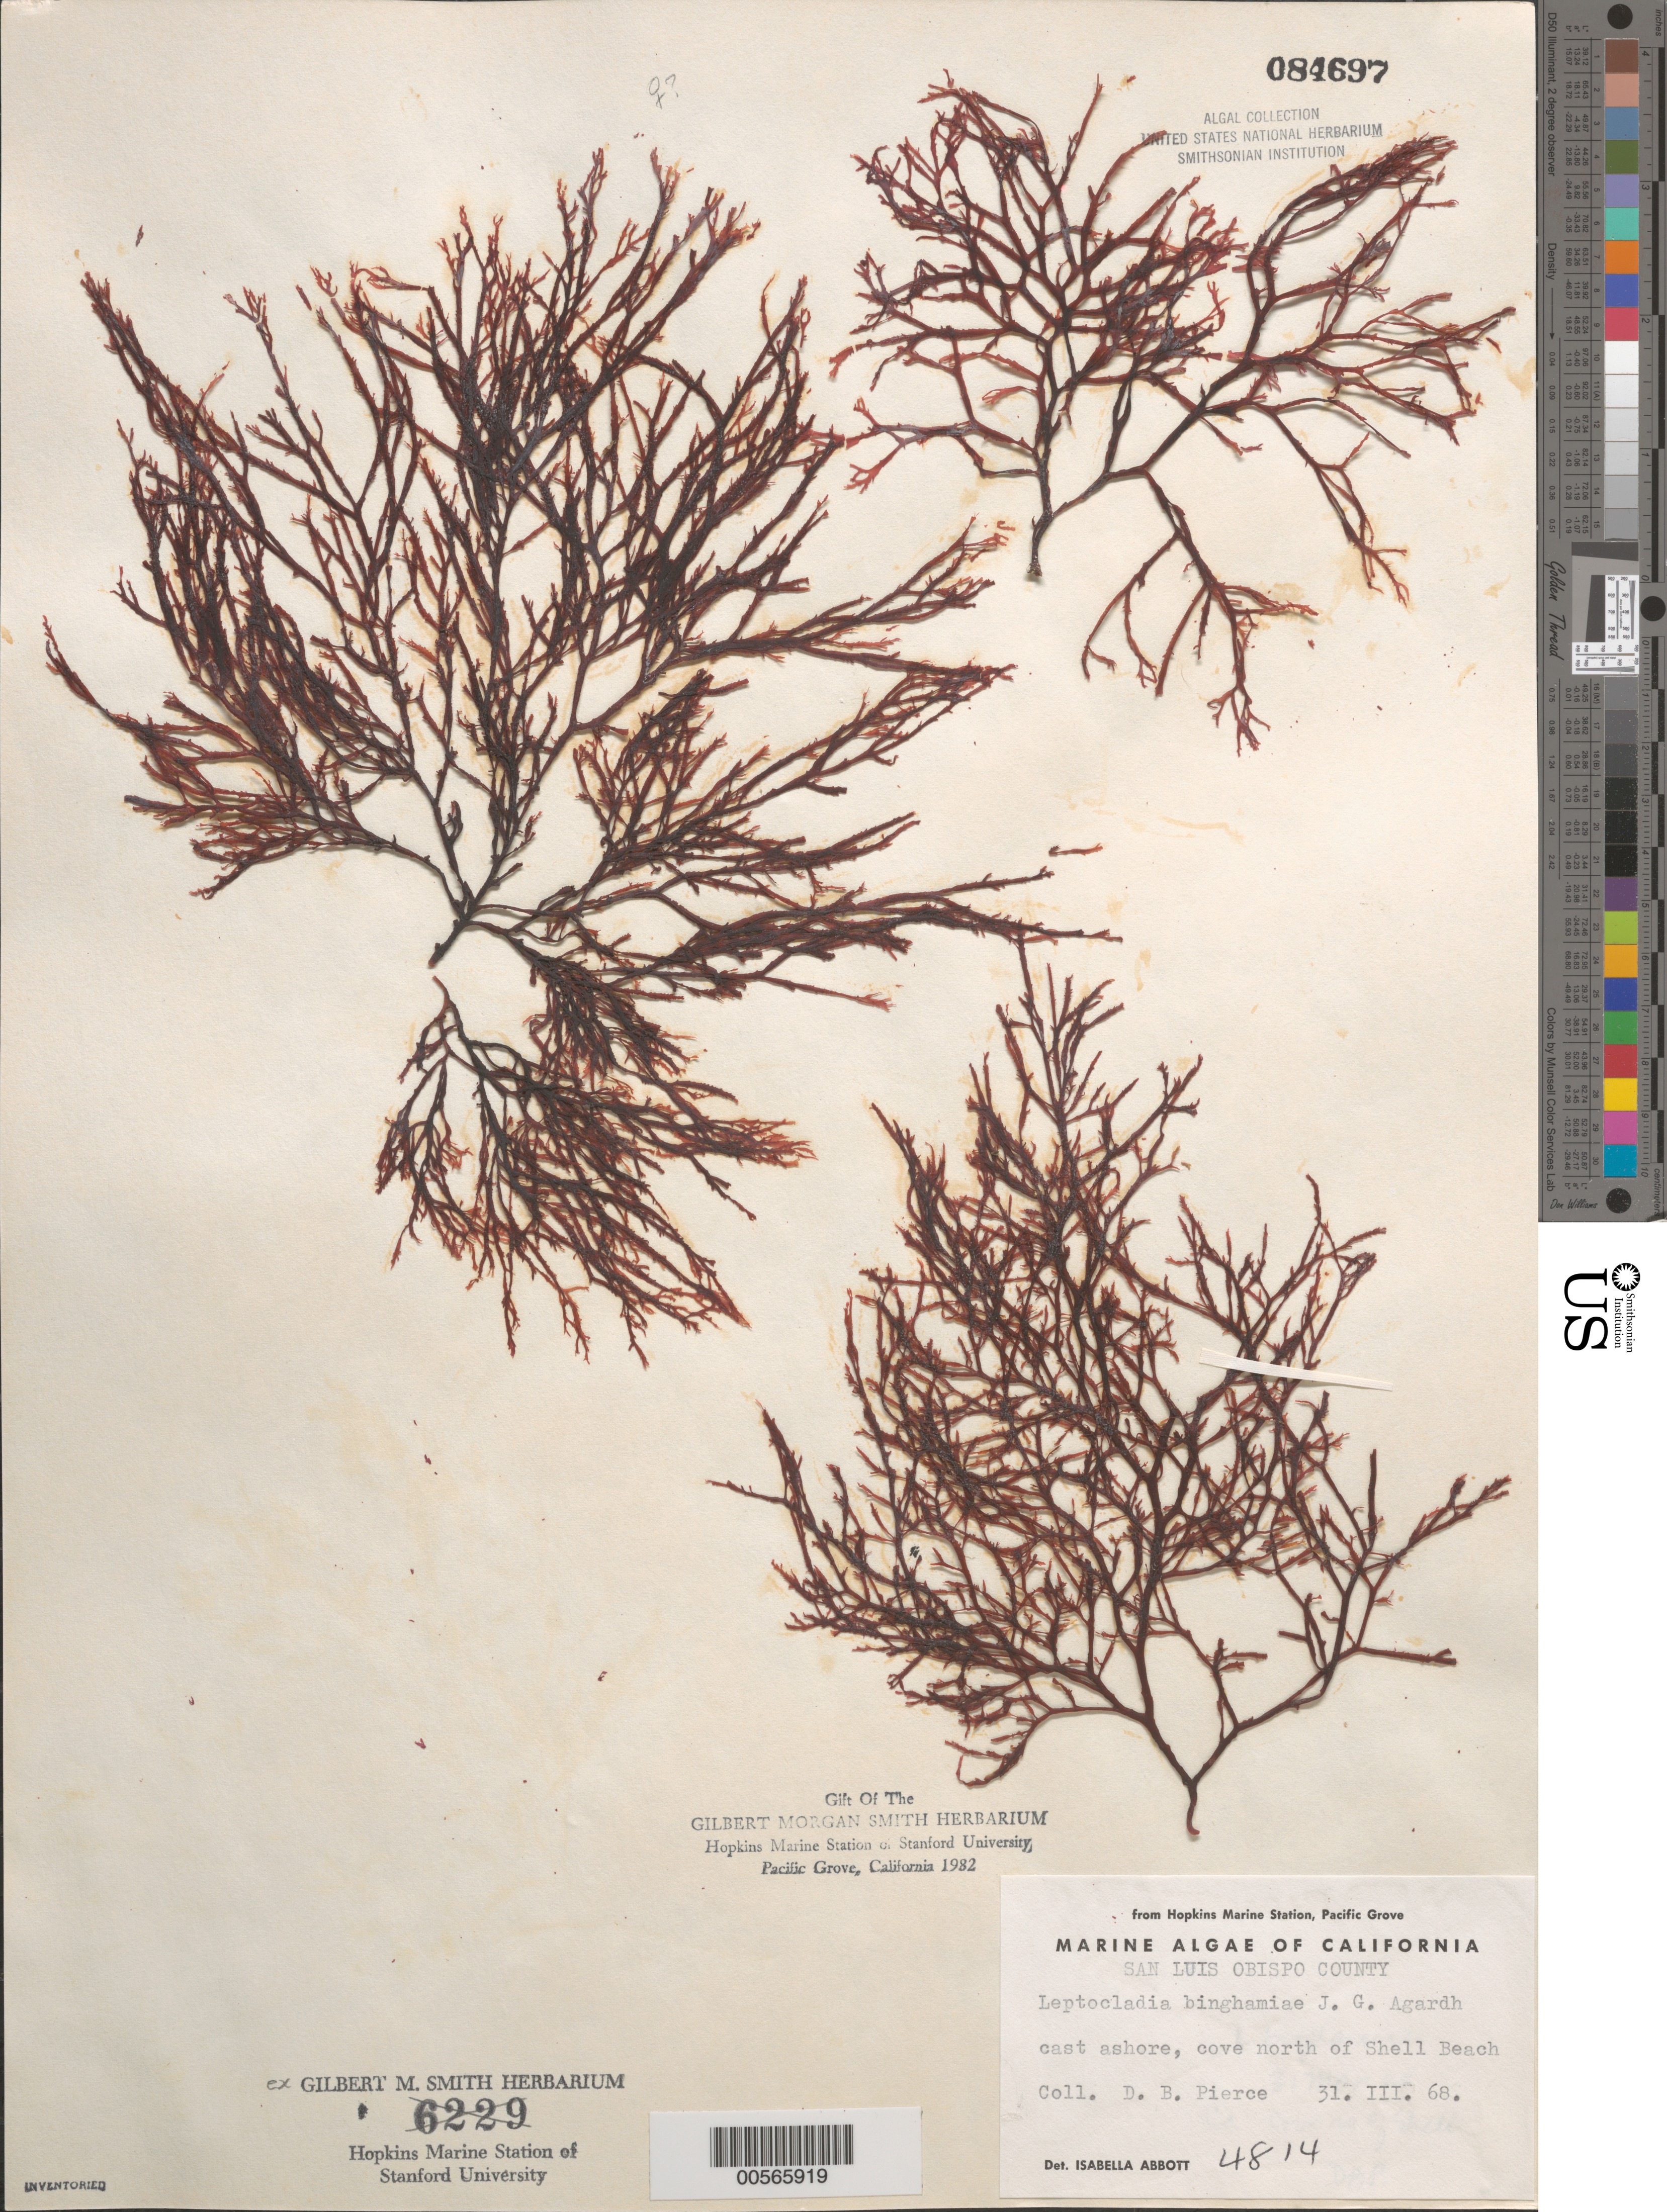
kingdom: Plantae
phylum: Rhodophyta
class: Florideophyceae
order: Gigartinales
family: Dumontiaceae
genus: Leptocladia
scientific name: Leptocladia binghamiae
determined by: Abbott, Isabella A.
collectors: D. Pierce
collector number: IAA 4814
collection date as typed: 31 Mar 1968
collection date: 1968-03-31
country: United States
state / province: California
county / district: San Luis Obispo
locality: Cove north of Shell Beach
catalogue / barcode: US 84697